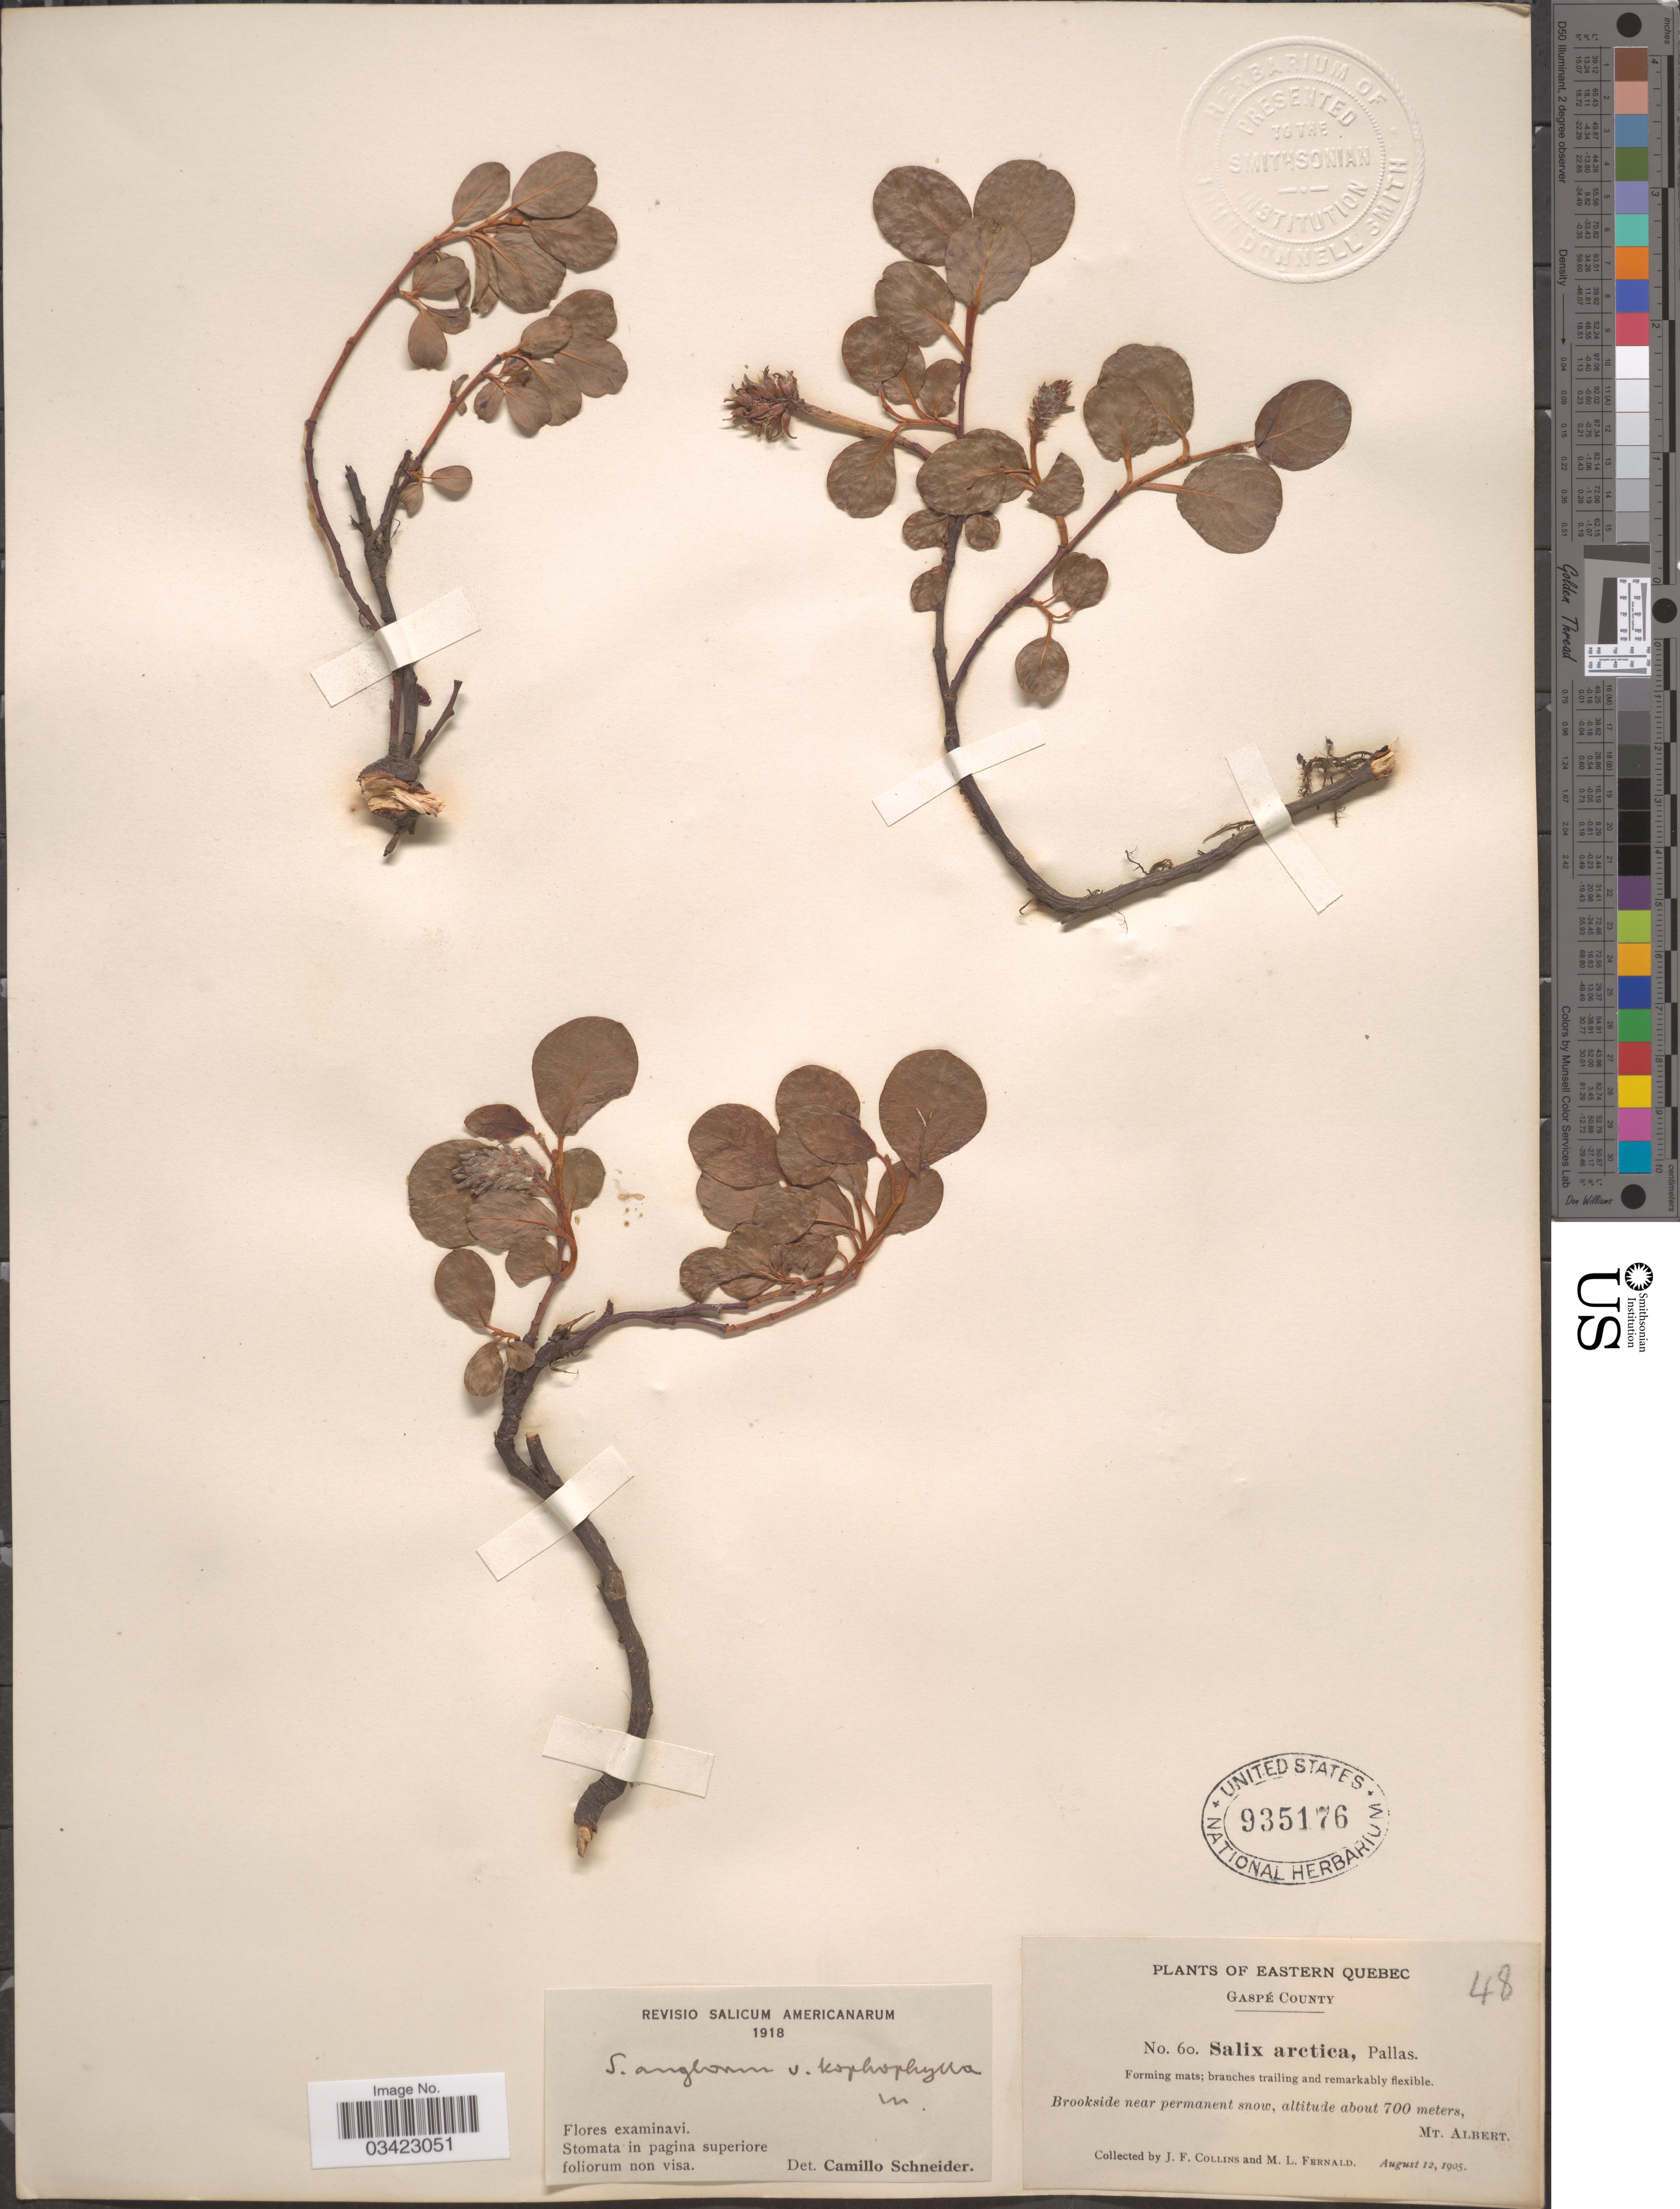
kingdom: Plantae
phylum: Tracheophyta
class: Magnoliopsida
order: Malpighiales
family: Salicaceae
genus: Salix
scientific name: Salix anglorum var. kophophylla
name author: C.K. Schneid.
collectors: J. Collins & M. L. Fernald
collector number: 60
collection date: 1905-08-12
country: Canada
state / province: Quebec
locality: Eastern Quebec. Gaspé County. Mt. Albert.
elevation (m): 700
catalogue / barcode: US 935176